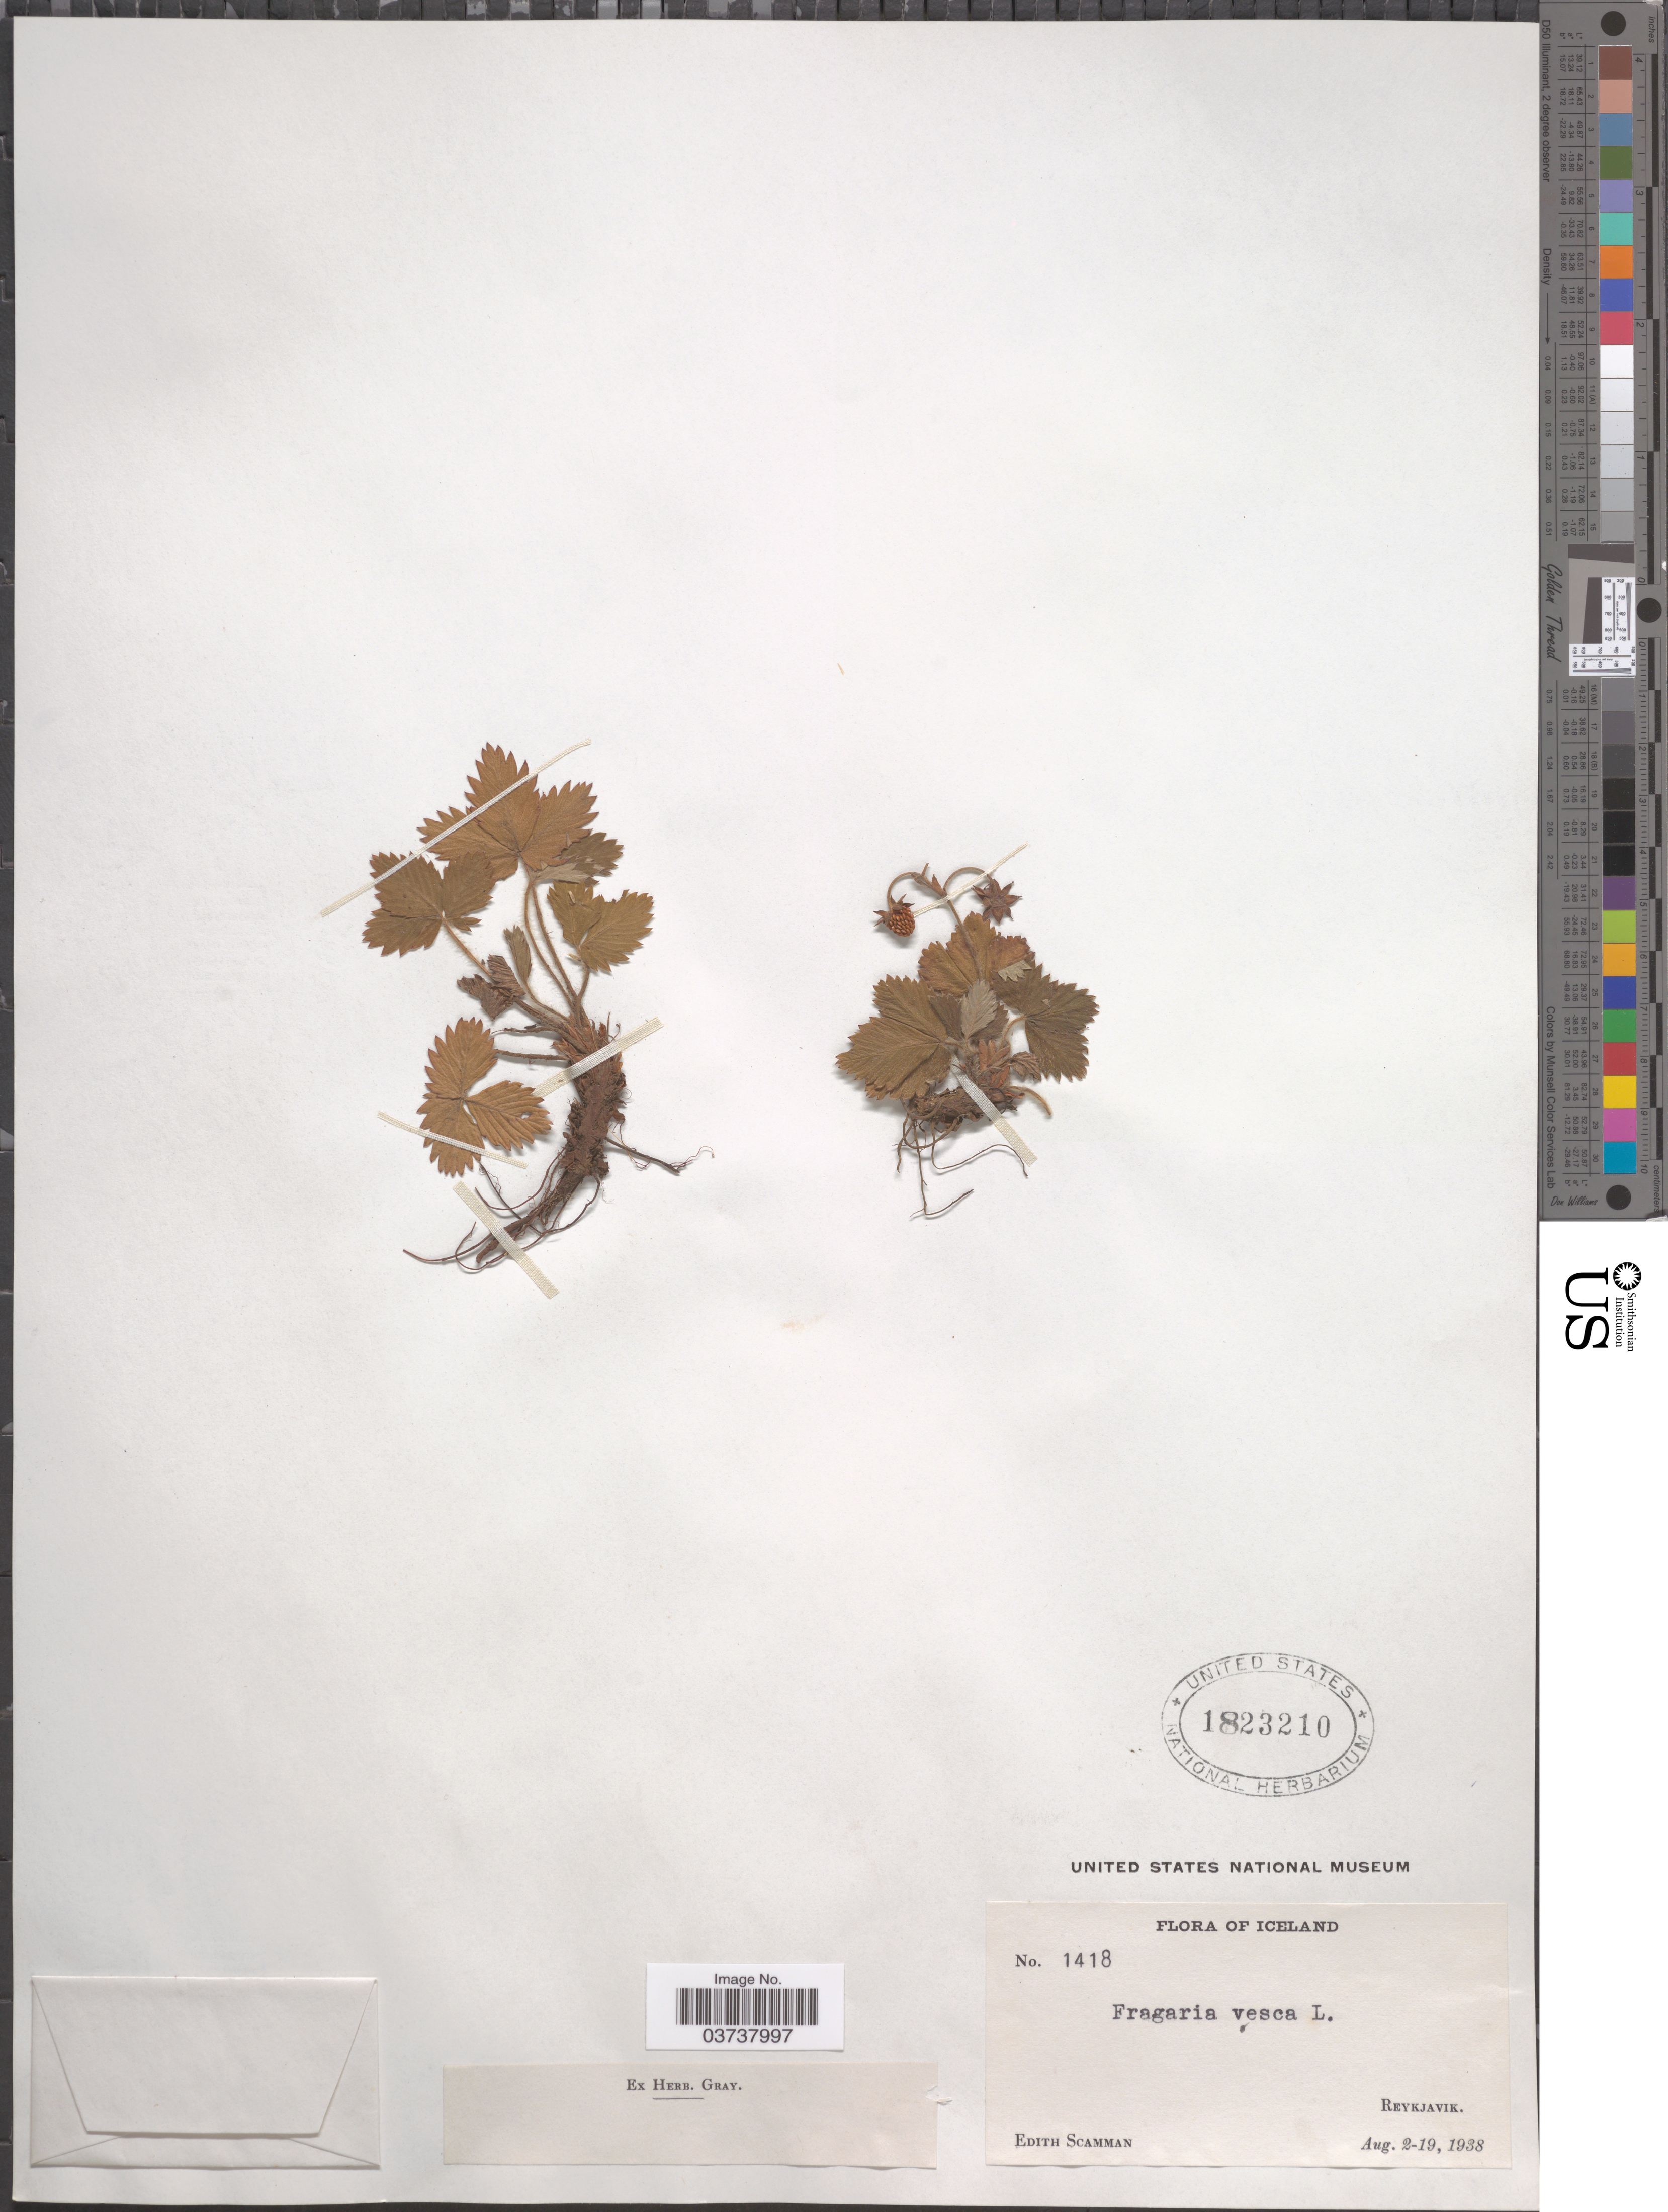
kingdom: Plantae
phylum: Tracheophyta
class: Magnoliopsida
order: Rosales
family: Rosaceae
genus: Fragaria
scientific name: Fragaria vesca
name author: L.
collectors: E. Scamman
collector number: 1418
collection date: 1938-08-02/1938-08-19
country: Iceland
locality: Reykjavik.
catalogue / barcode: US 1823210